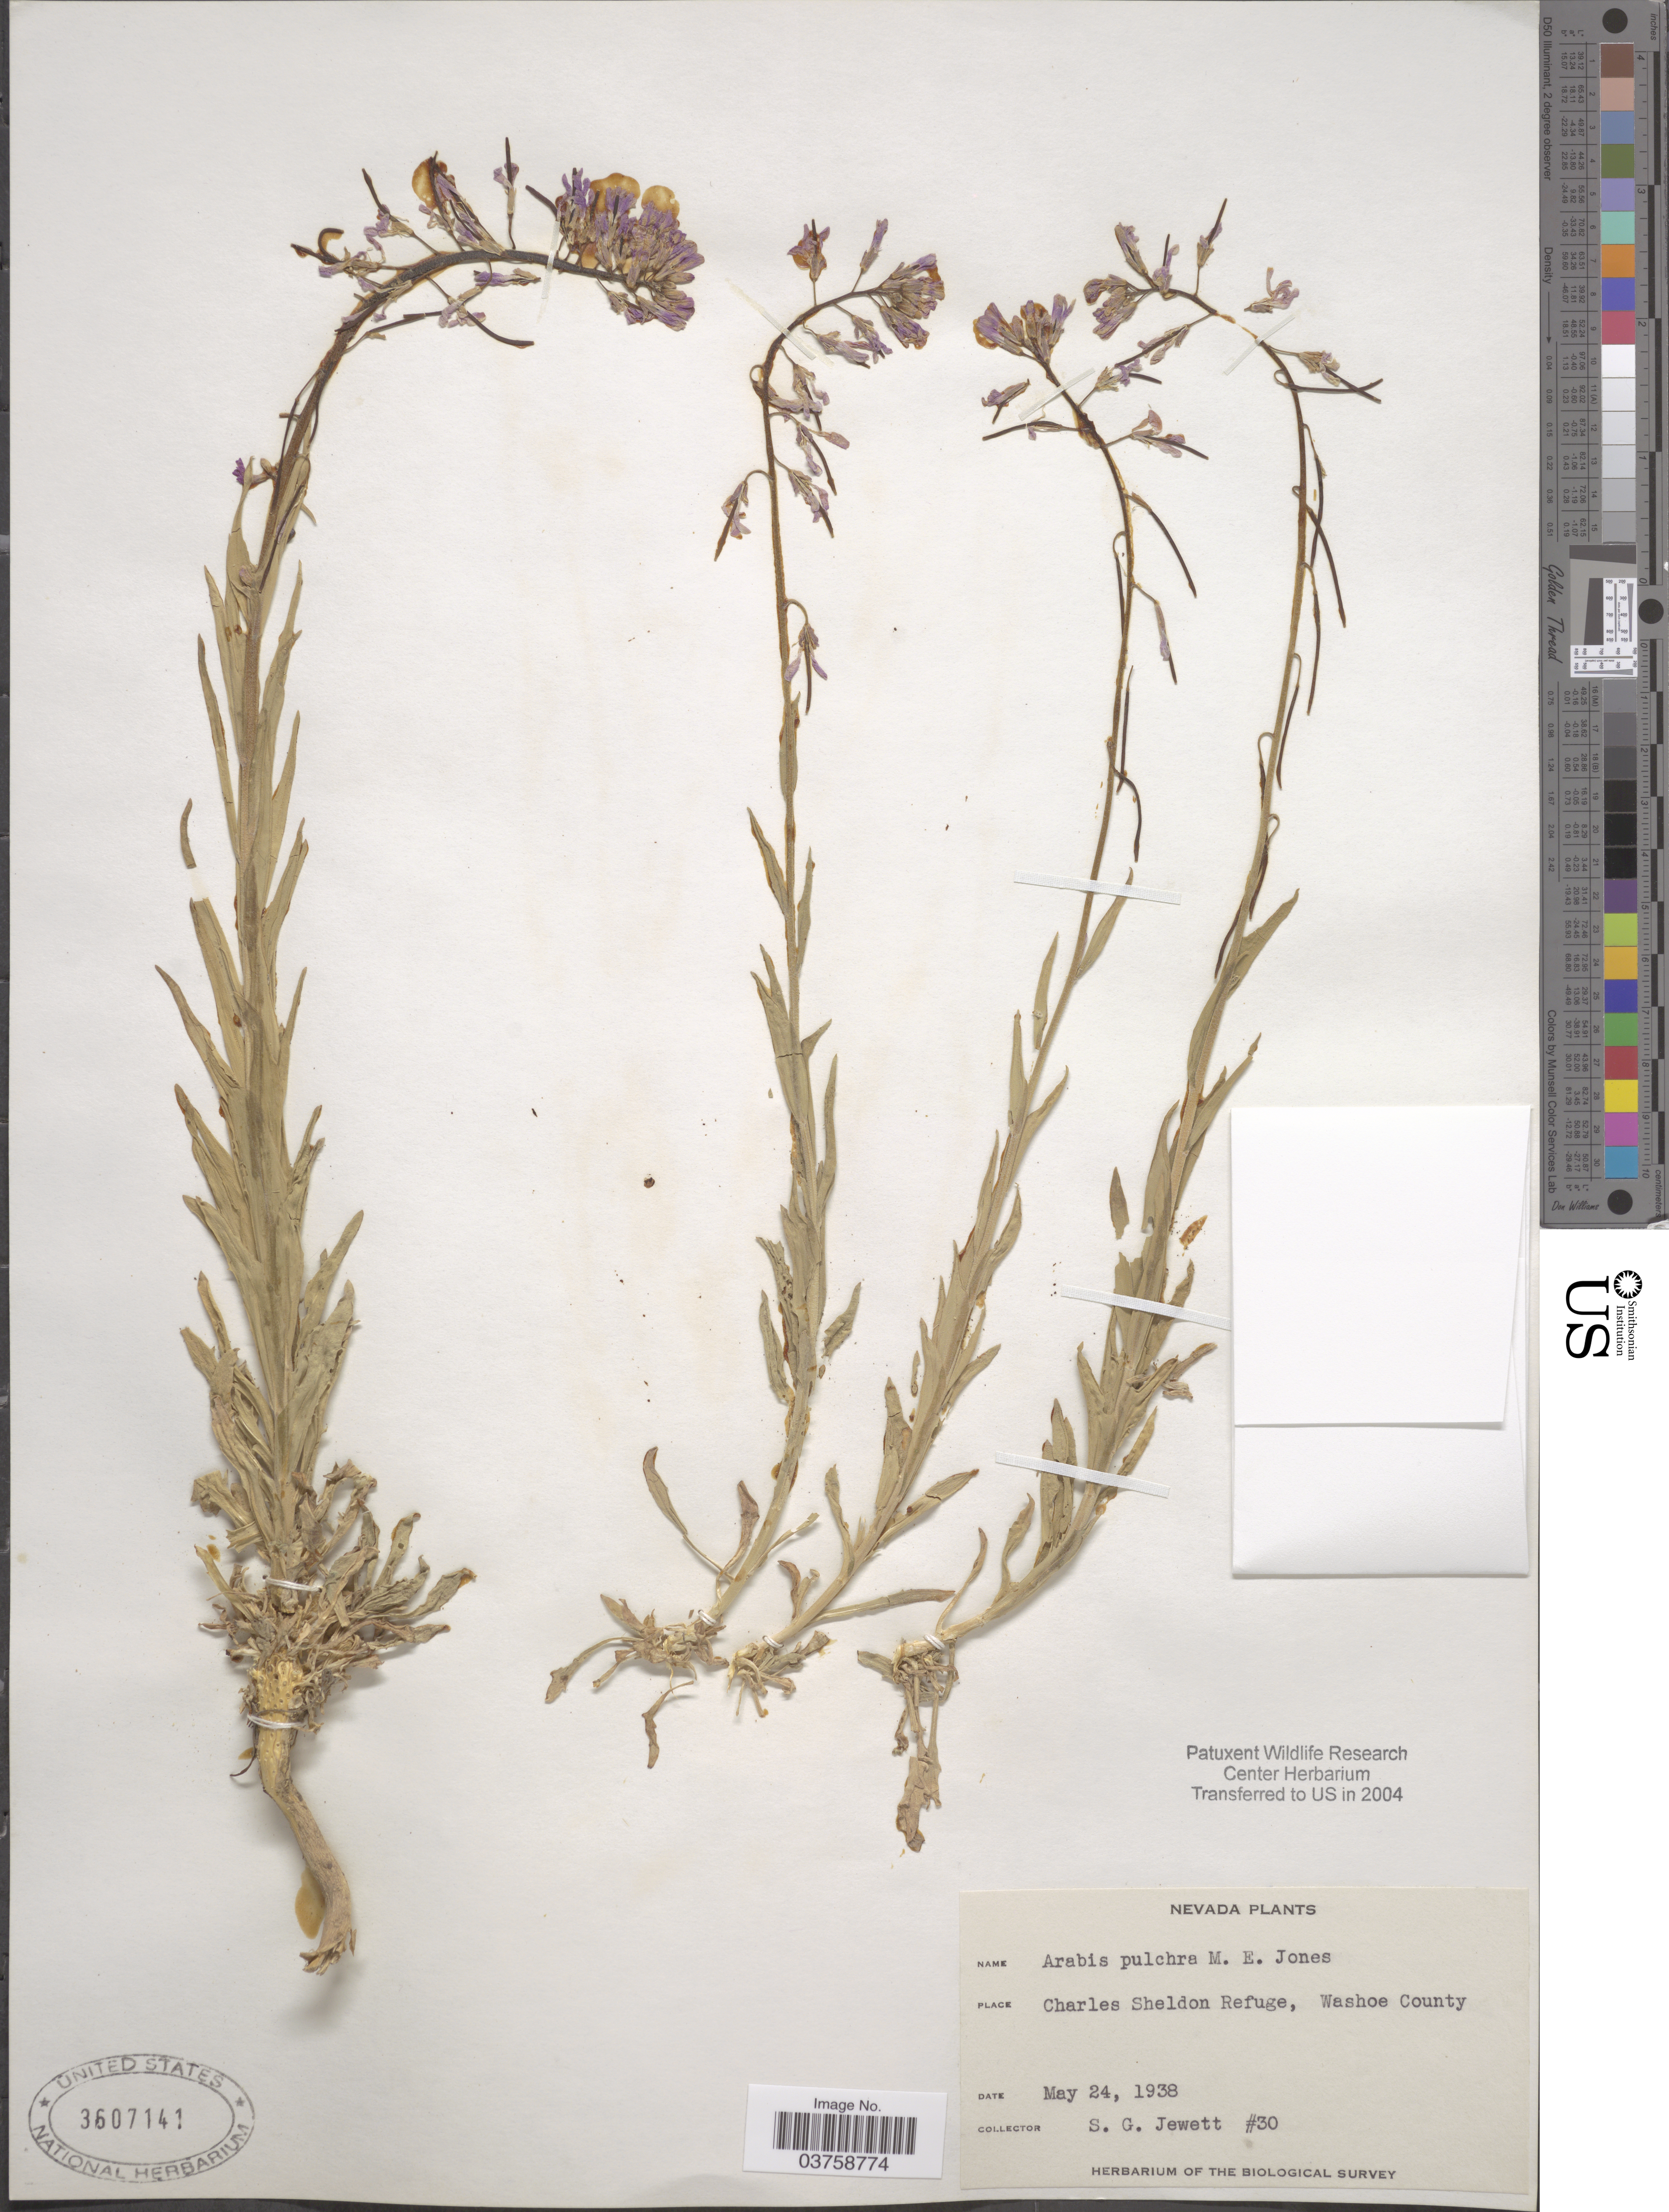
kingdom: Plantae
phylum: Tracheophyta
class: Magnoliopsida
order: Brassicales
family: Brassicaceae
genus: Arabis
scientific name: Arabis pulchra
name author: M.E. Jones ex S. Watson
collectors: S. Jewett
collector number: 30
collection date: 1938-05-24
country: United States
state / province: Nevada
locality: Charles Sheldon Refuge, Washoe County.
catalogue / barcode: US 3607141